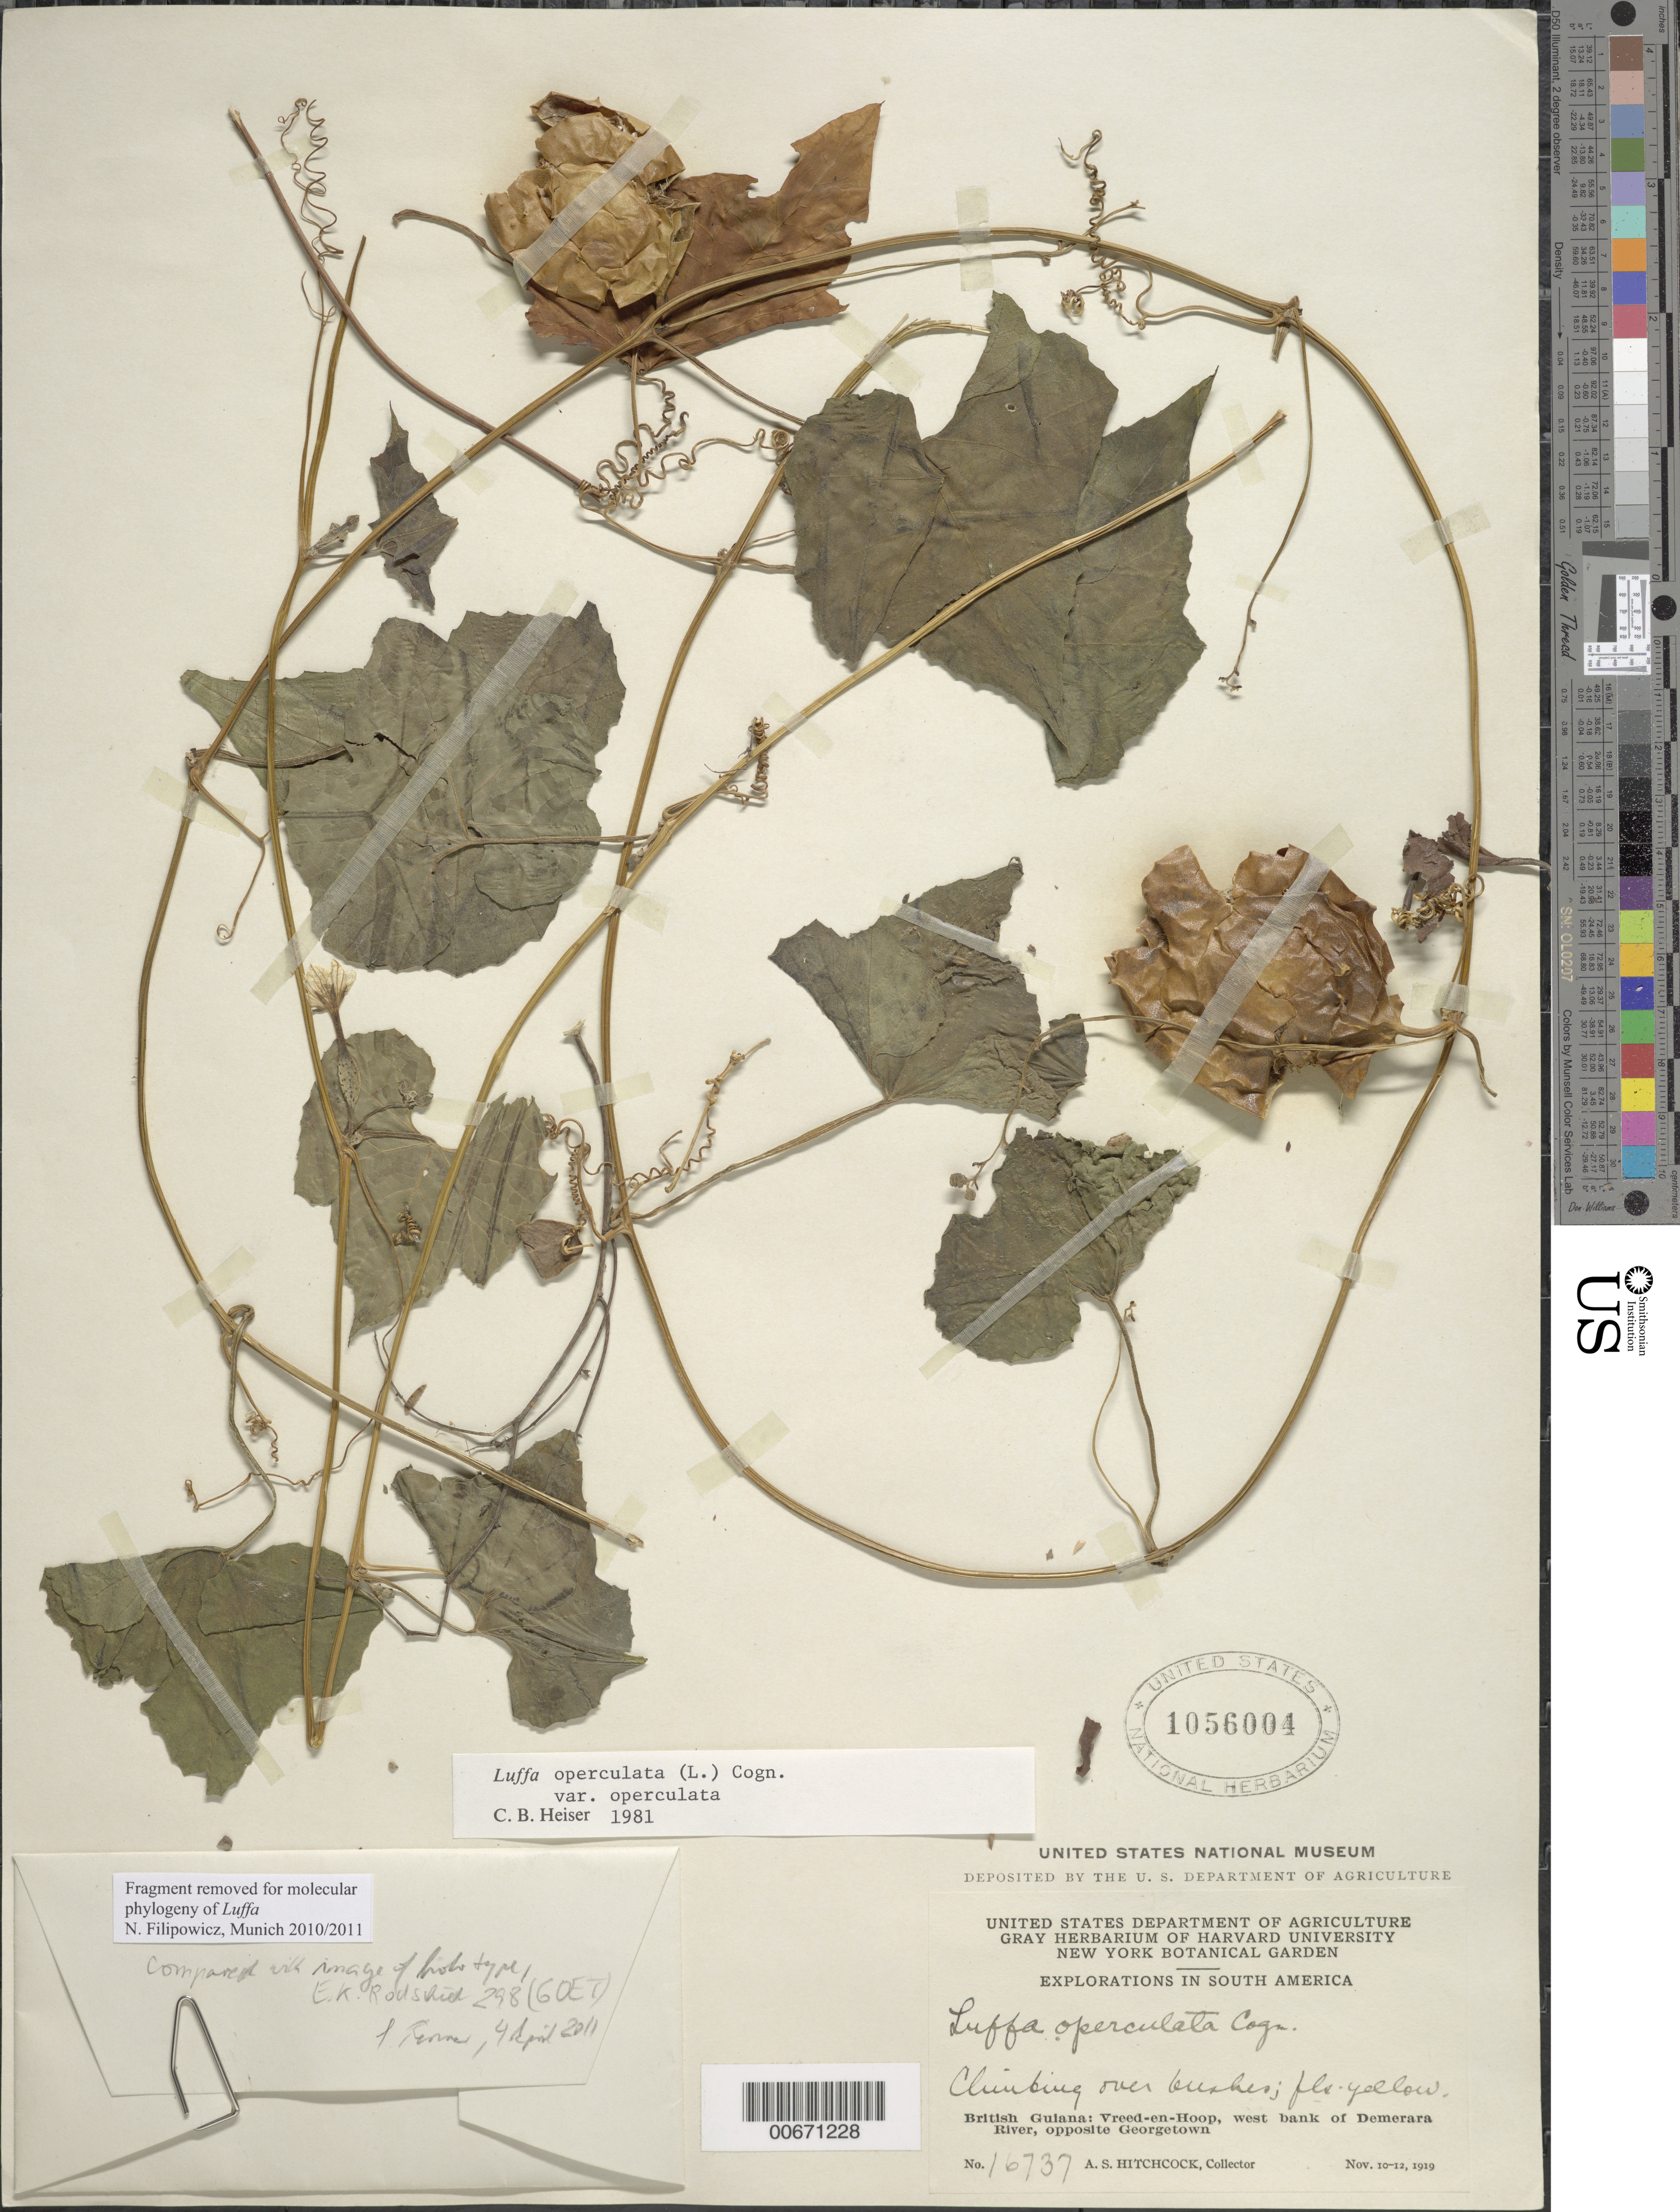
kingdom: Plantae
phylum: Tracheophyta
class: Magnoliopsida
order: Cucurbitales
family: Cucurbitaceae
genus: Luffa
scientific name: Luffa operculata var. operculata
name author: (L.) Cogn.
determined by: Heiser, C. B.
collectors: A. S. Hitchcock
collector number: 16737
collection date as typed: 10-Nov-19 to 12-Nov-19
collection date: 1919-11-10/1919-11-12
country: Guyana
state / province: Essequibo Isl-W. Demerara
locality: Vreed-en-Hoop, W bank of Demerara R., opposite Georgetown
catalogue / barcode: US 1056004